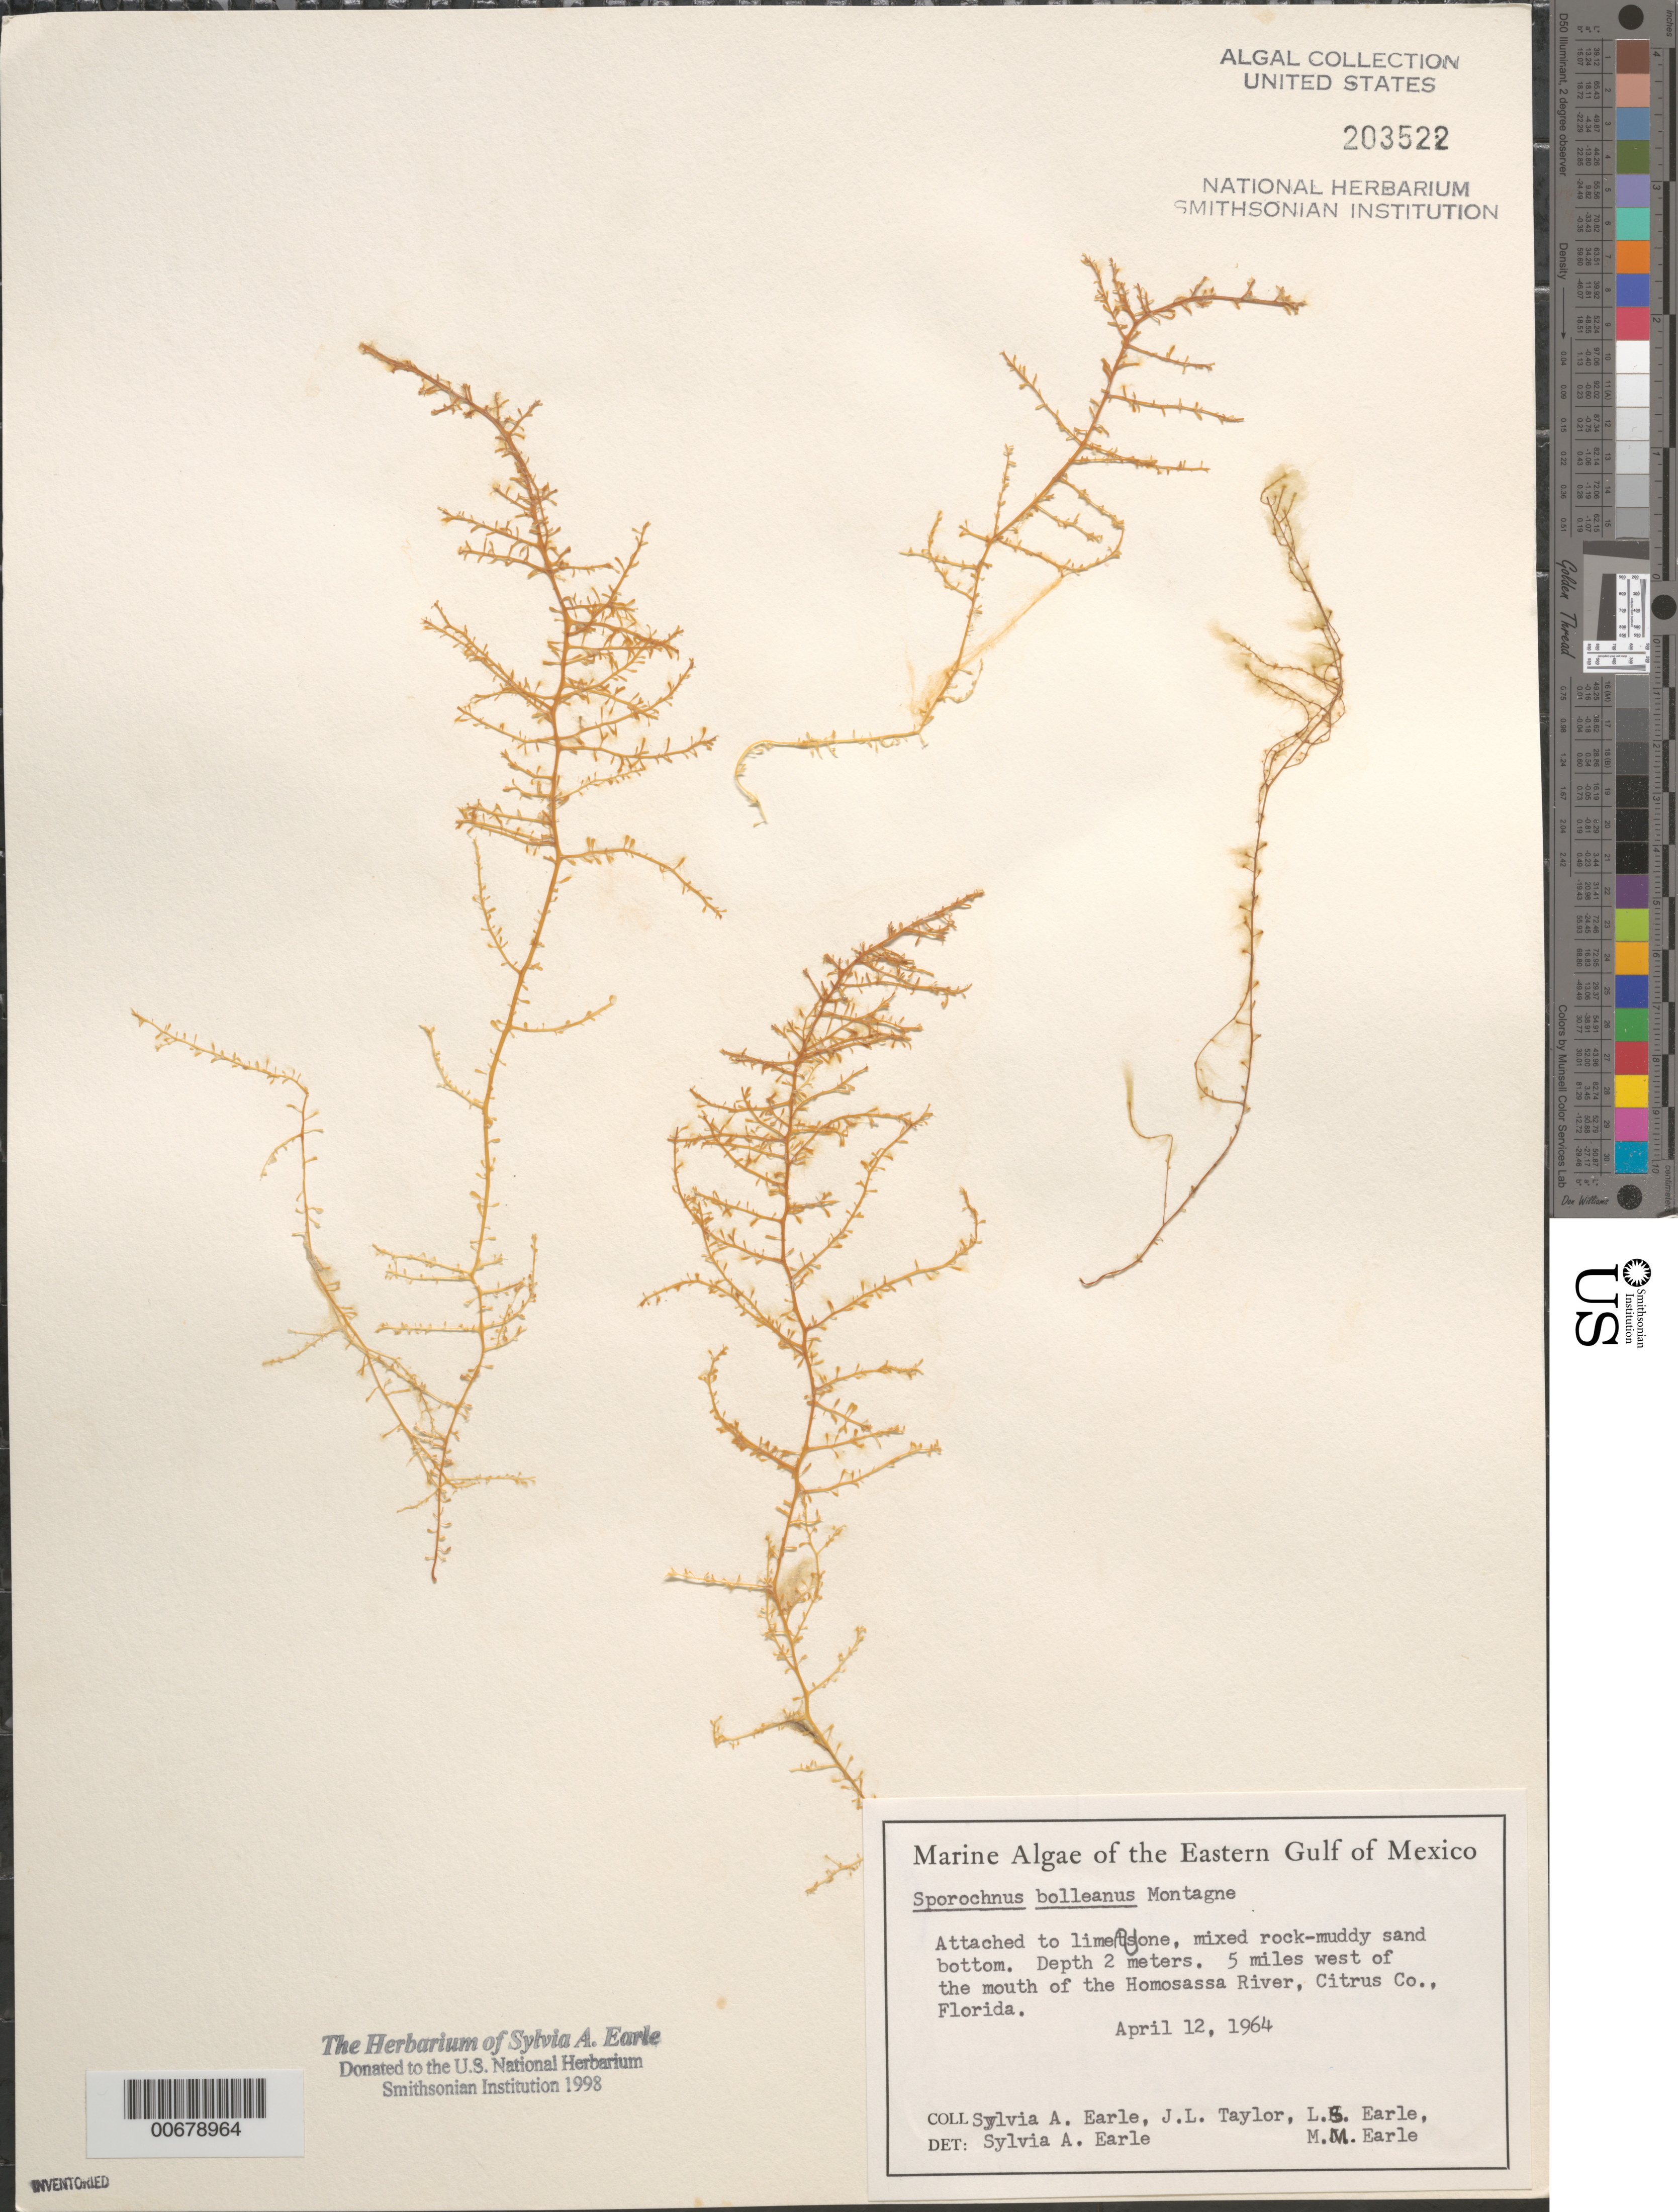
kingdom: Chromista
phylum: Ochrophyta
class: Phaeophyceae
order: Sporochnales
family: Sporochnaceae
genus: Sporochnus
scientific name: Sporochnus bolleanus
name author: Mont.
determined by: Earle, S. A.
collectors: S. A. Earle, J. L. Taylor, L. Earle & M. Earle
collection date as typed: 12 Apr 1964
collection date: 1964-04-12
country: United States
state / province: Florida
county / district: Citrus County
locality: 5 miles off (west of) Homosassa River mouth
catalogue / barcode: US 203522